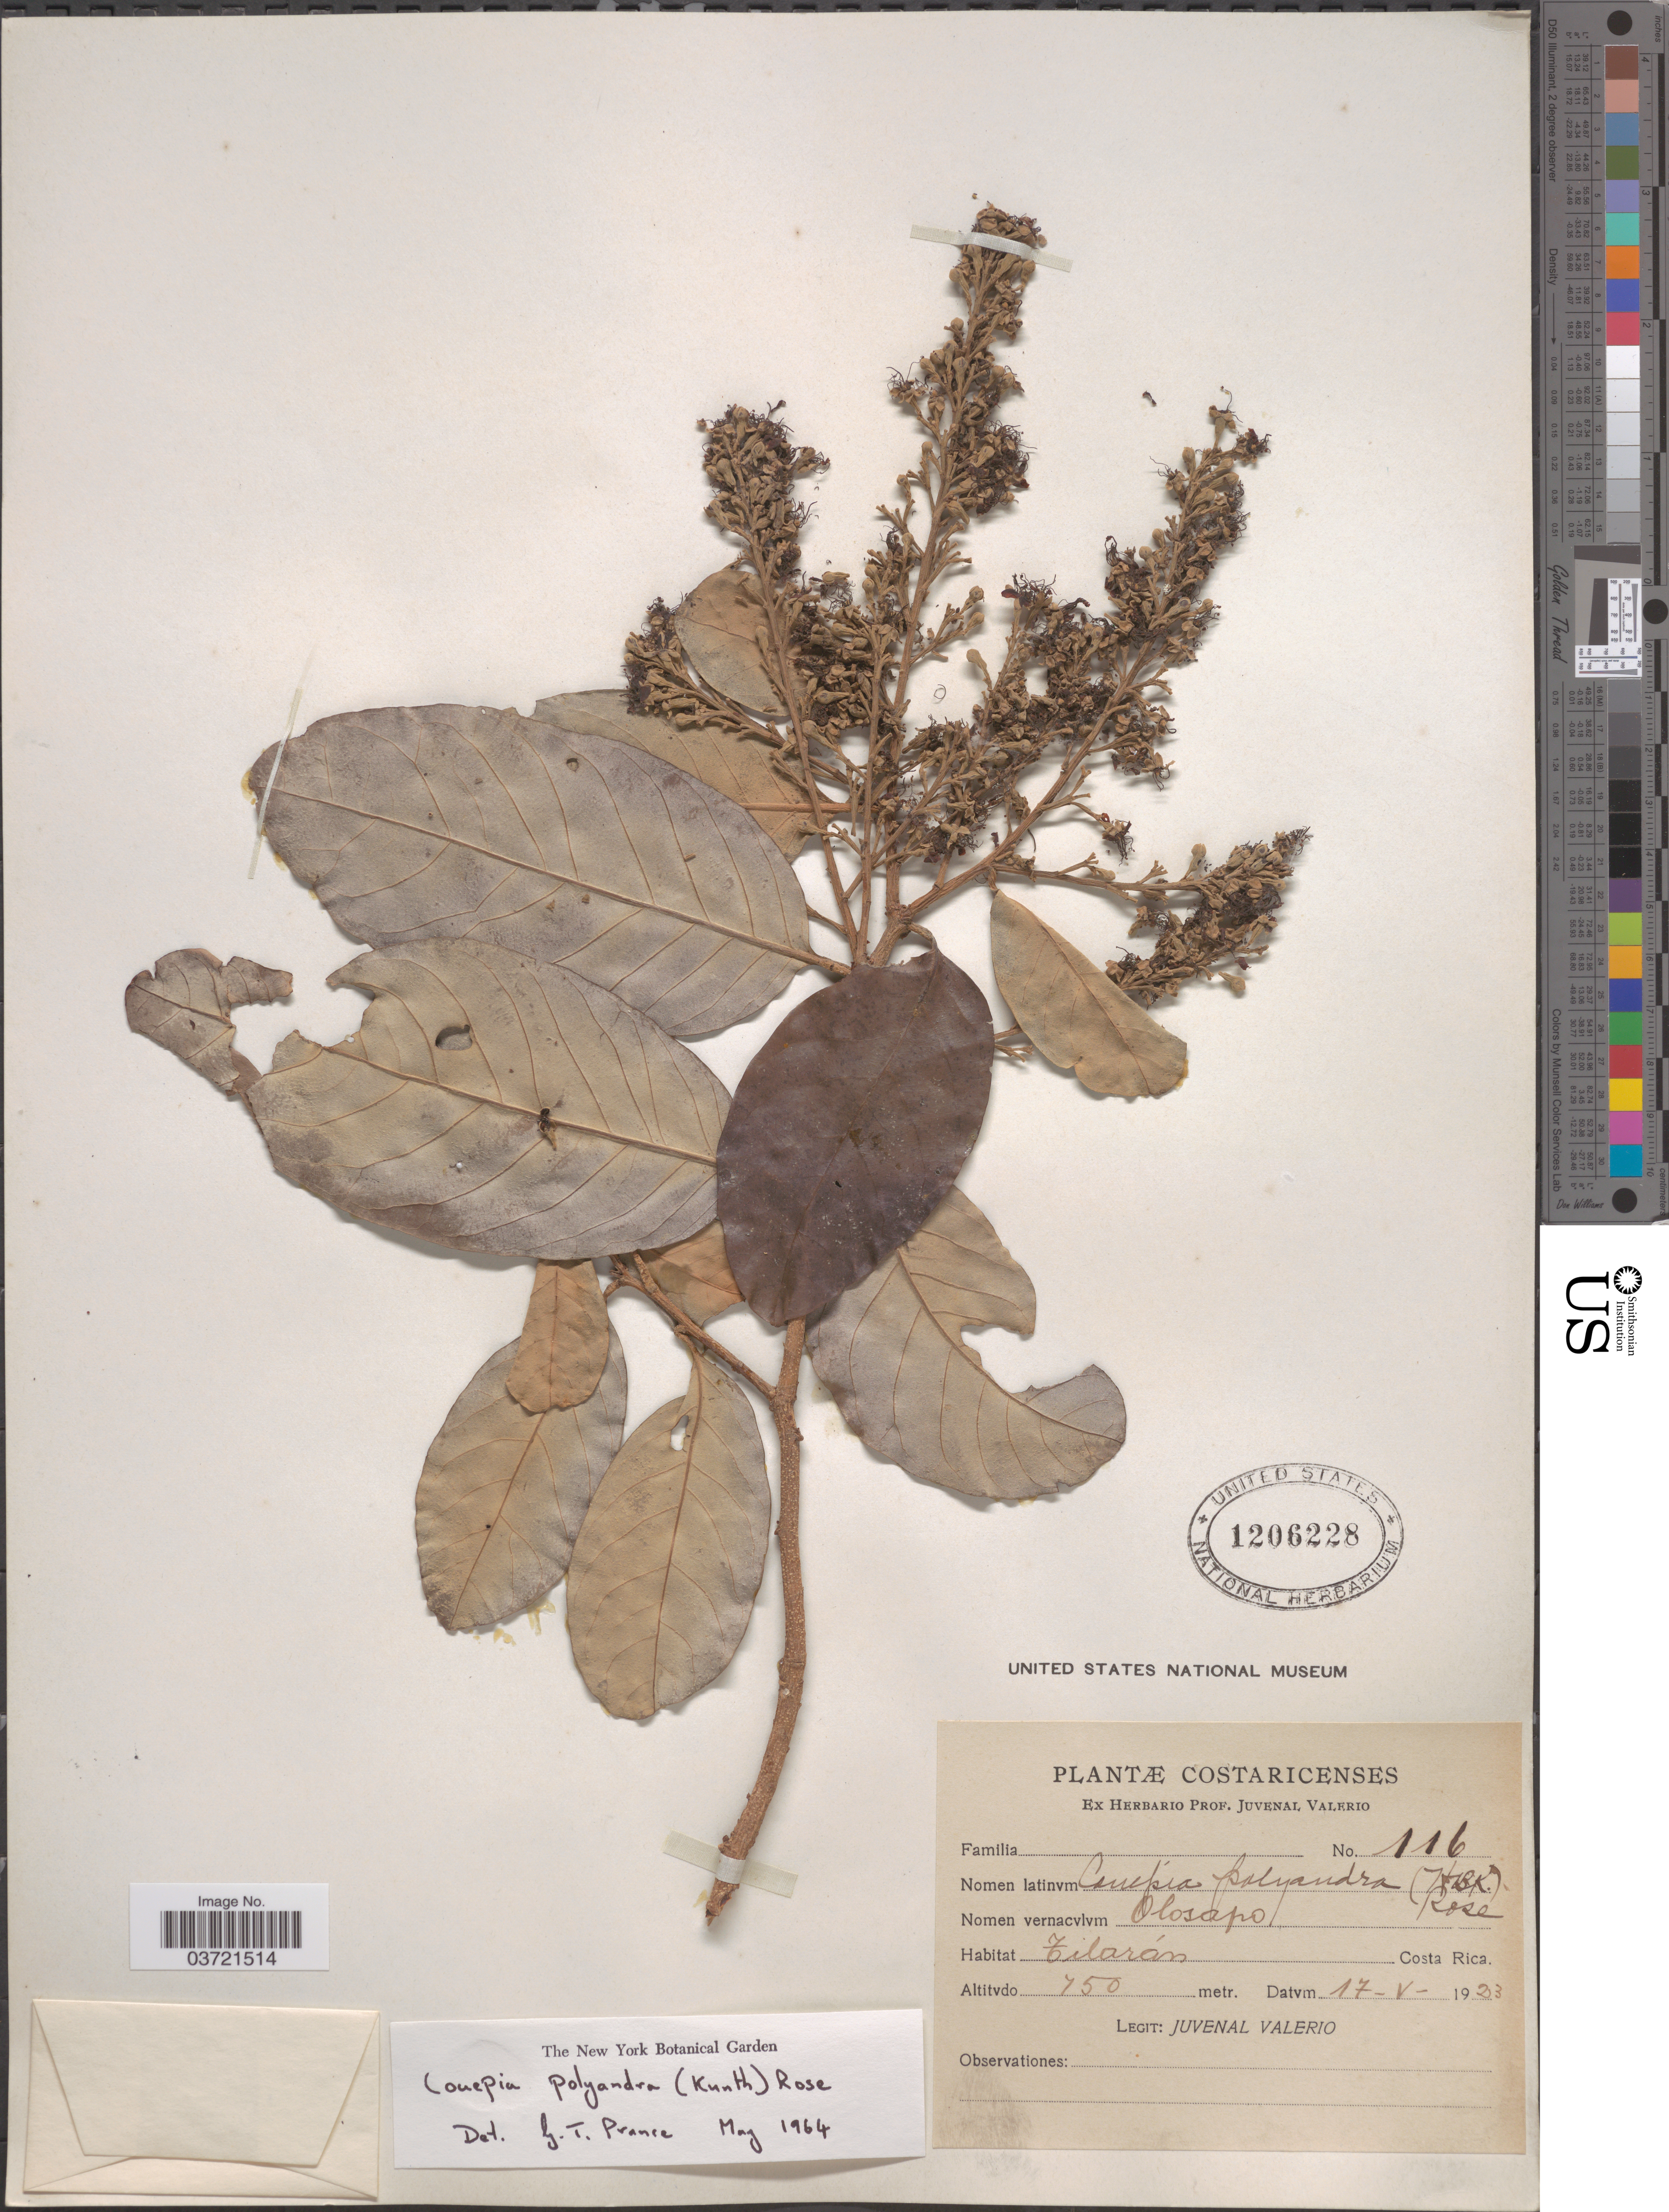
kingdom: Plantae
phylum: Tracheophyta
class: Magnoliopsida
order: Malpighiales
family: Chrysobalanaceae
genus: Couepia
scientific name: Couepia polyandra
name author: (Kunth) Rose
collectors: J. Valerio R.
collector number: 116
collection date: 1923-05-17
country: Costa Rica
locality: Tilarán.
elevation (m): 750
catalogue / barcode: US 1206228